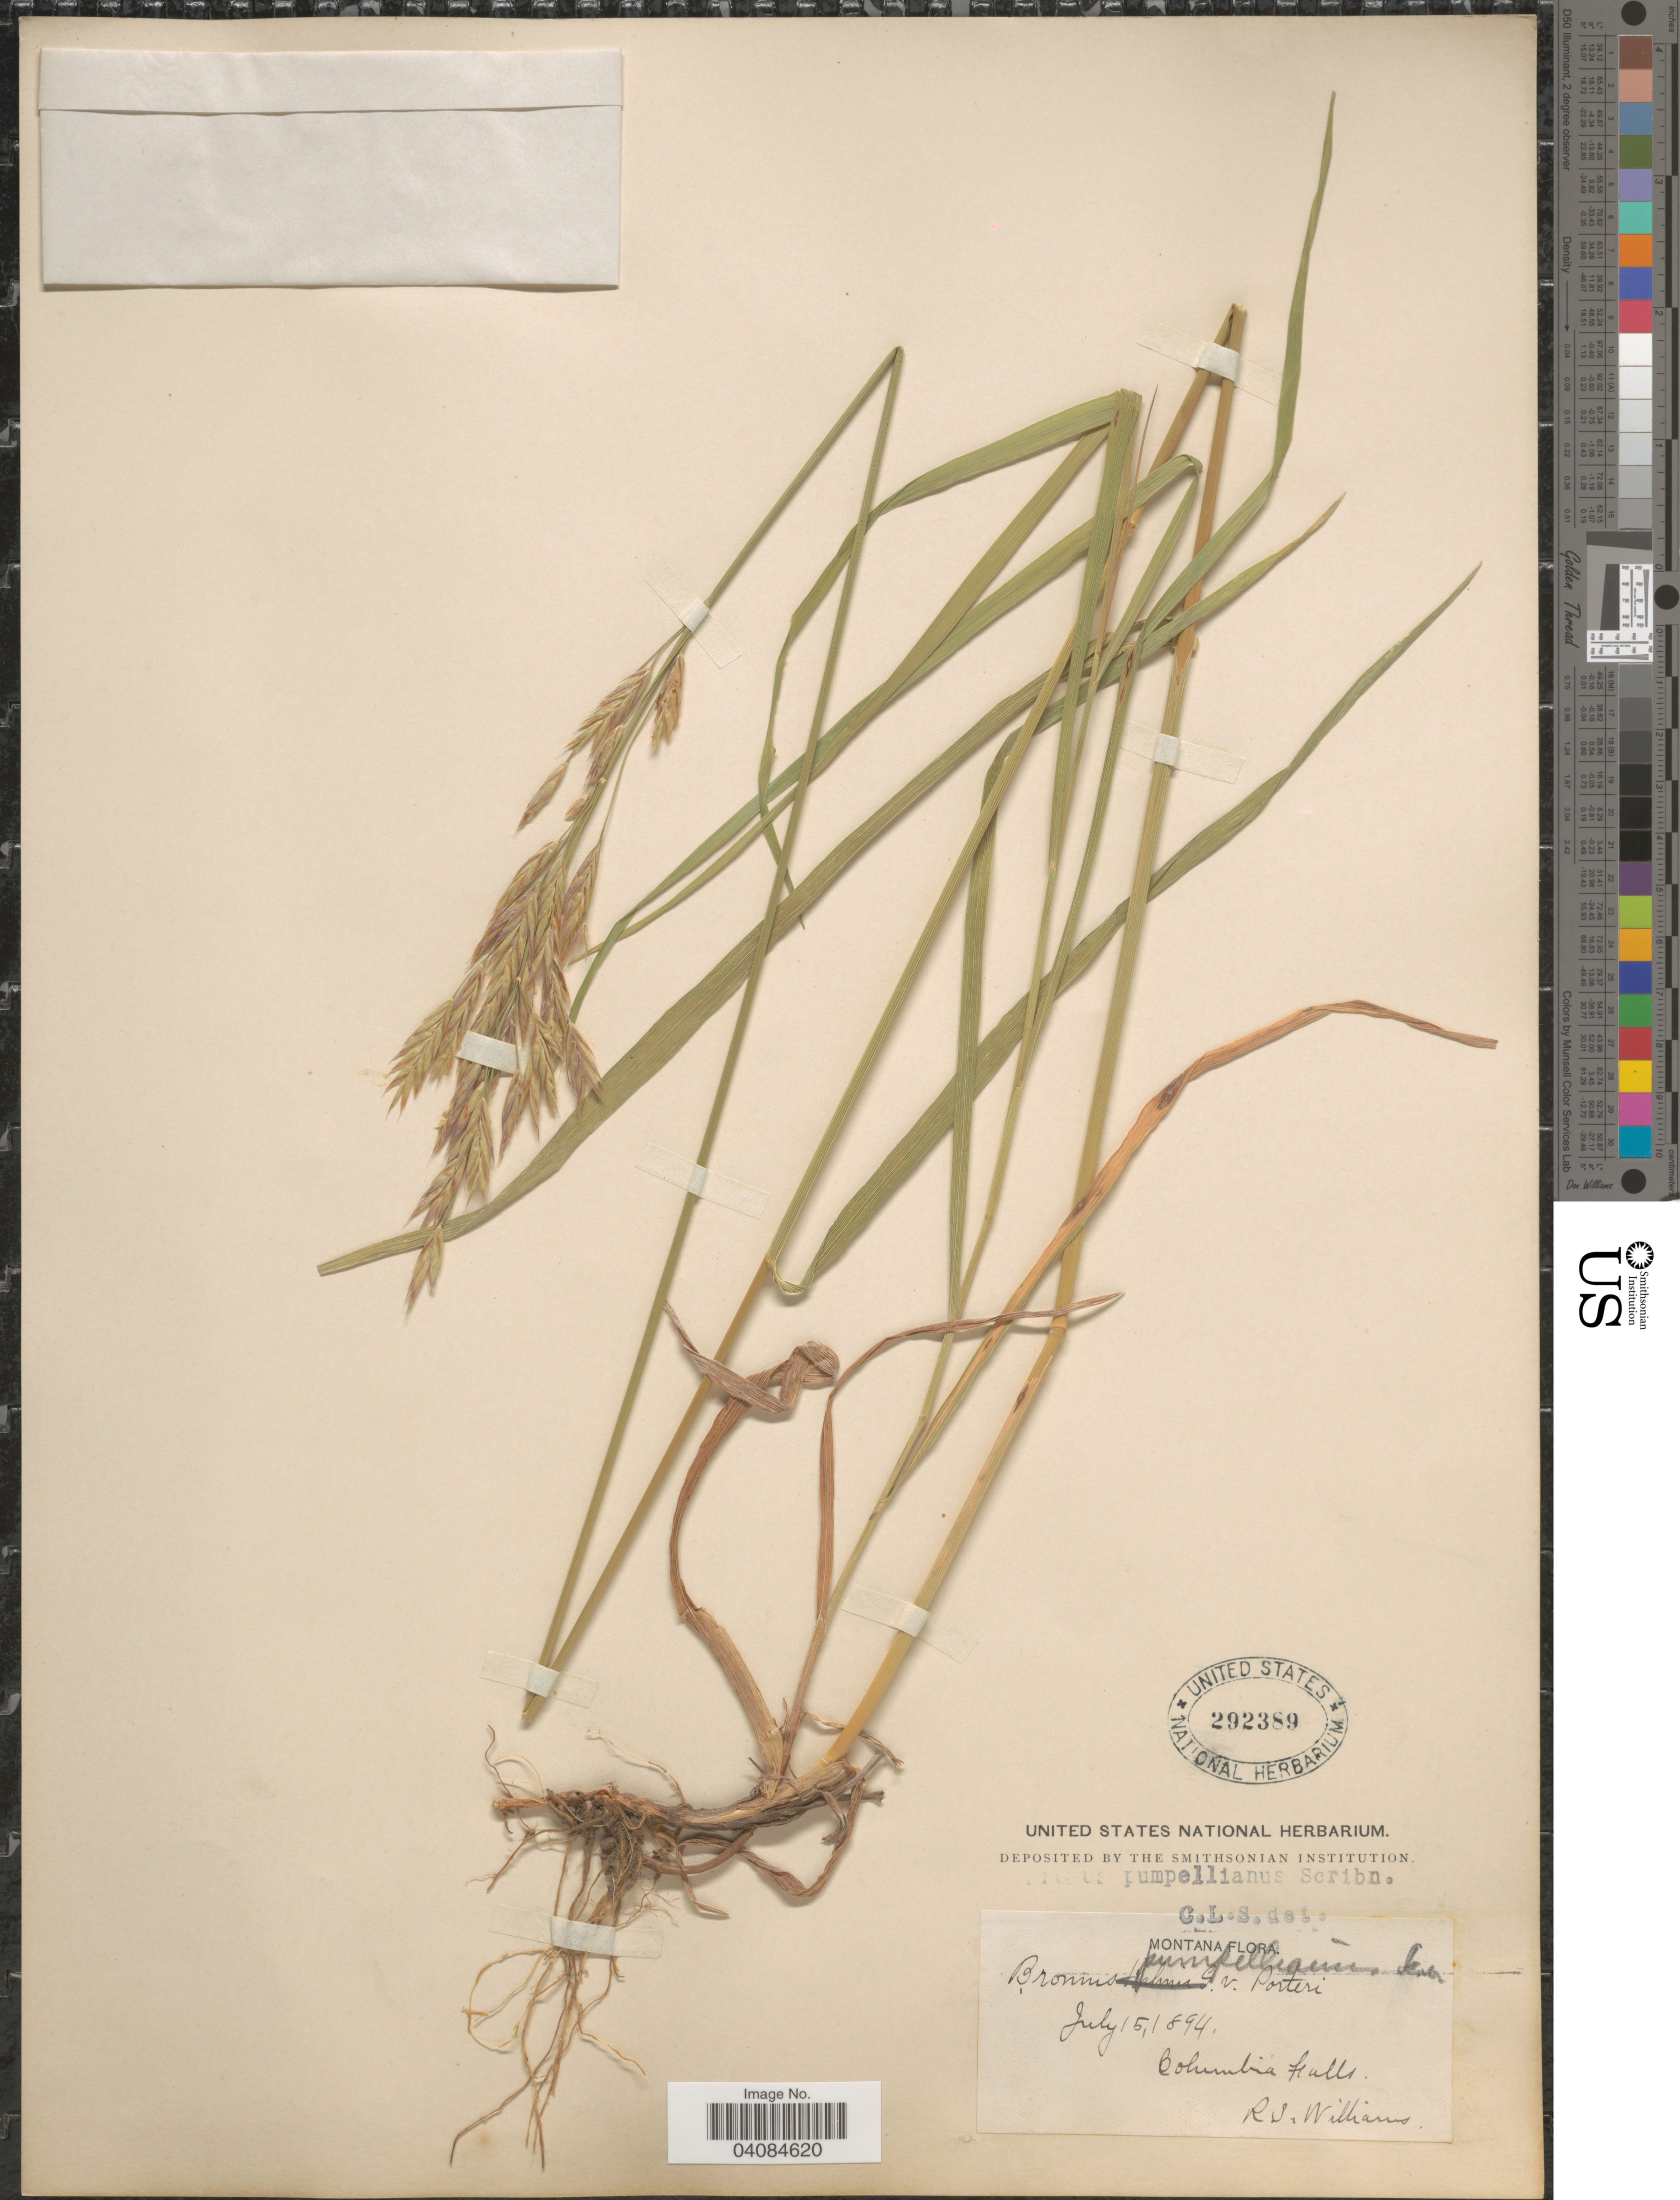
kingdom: Plantae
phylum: Tracheophyta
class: Liliopsida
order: Poales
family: Poaceae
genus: Bromus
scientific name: Bromus pumpellianus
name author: Scribn.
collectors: R. S. Williams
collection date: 1894-07-15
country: United States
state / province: Montana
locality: Columbia Falls.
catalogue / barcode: US 292389